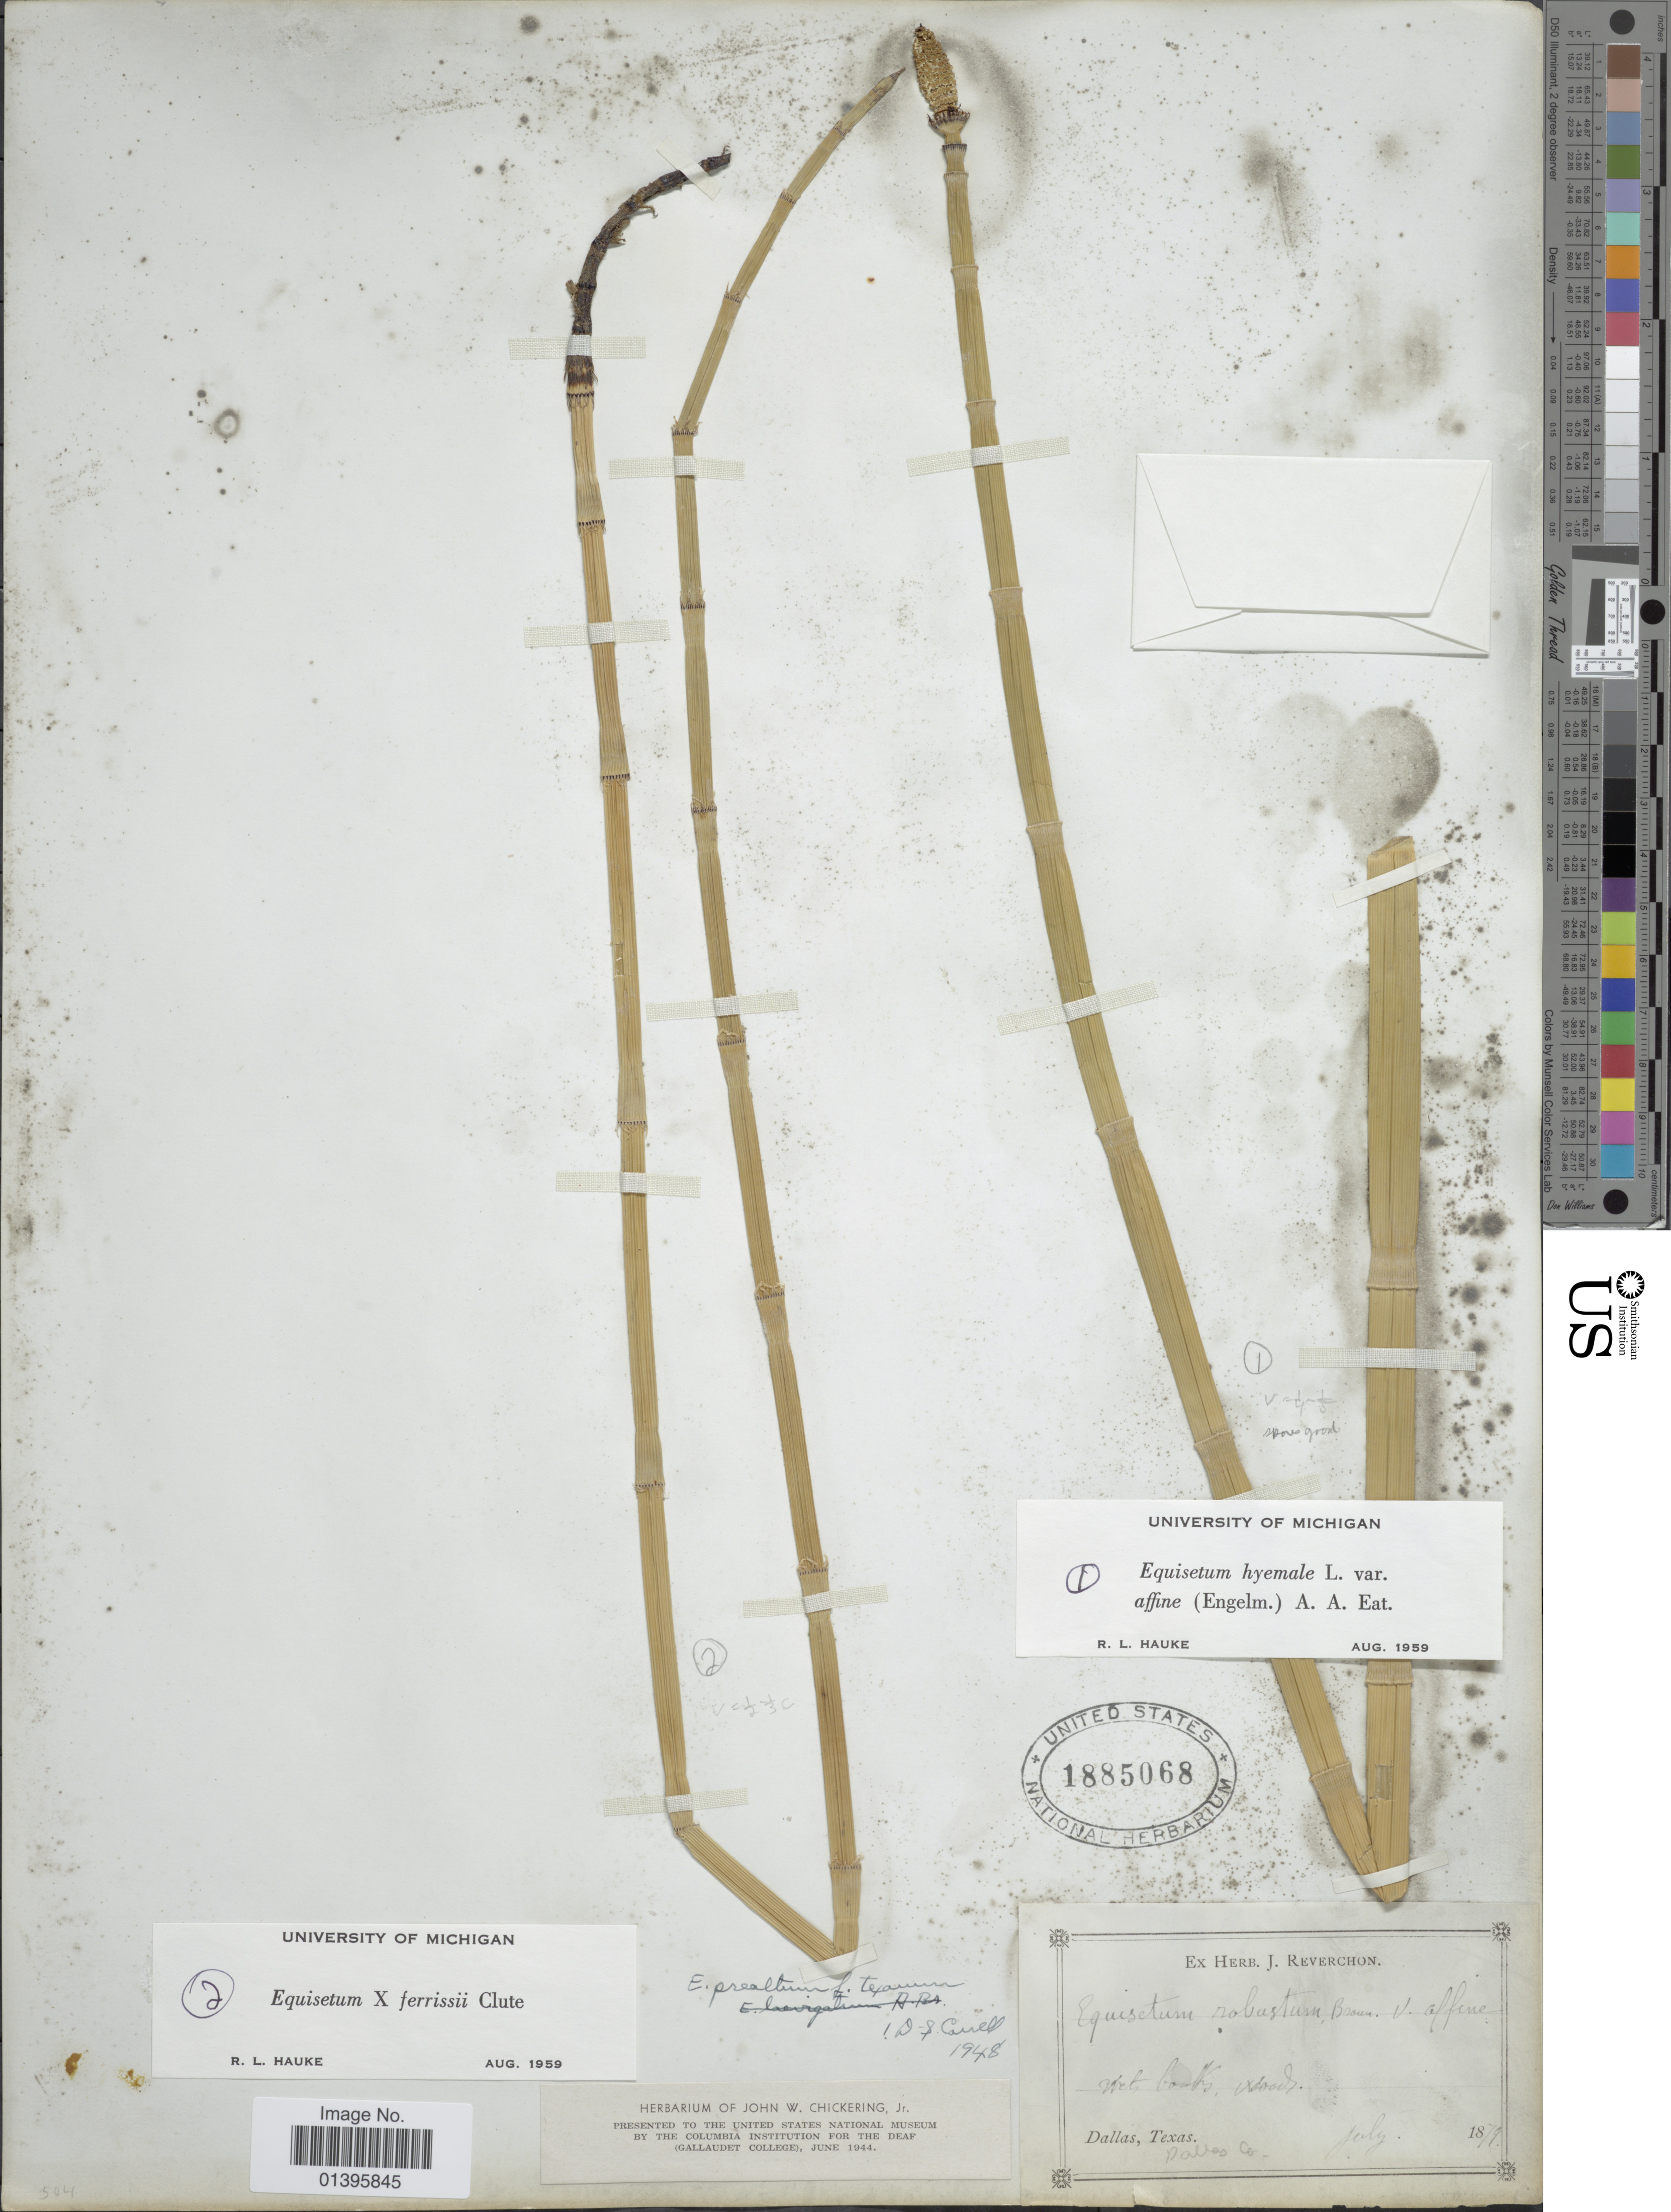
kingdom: Plantae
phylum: Tracheophyta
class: Polypodiopsida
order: Equisetales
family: Equisetaceae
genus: Equisetum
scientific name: Equisetum x ferrissii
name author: Clute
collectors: J. Reverchon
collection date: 1879-07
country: United States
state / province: Texas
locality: Dallas, Dallas Co.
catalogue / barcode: US 1885068